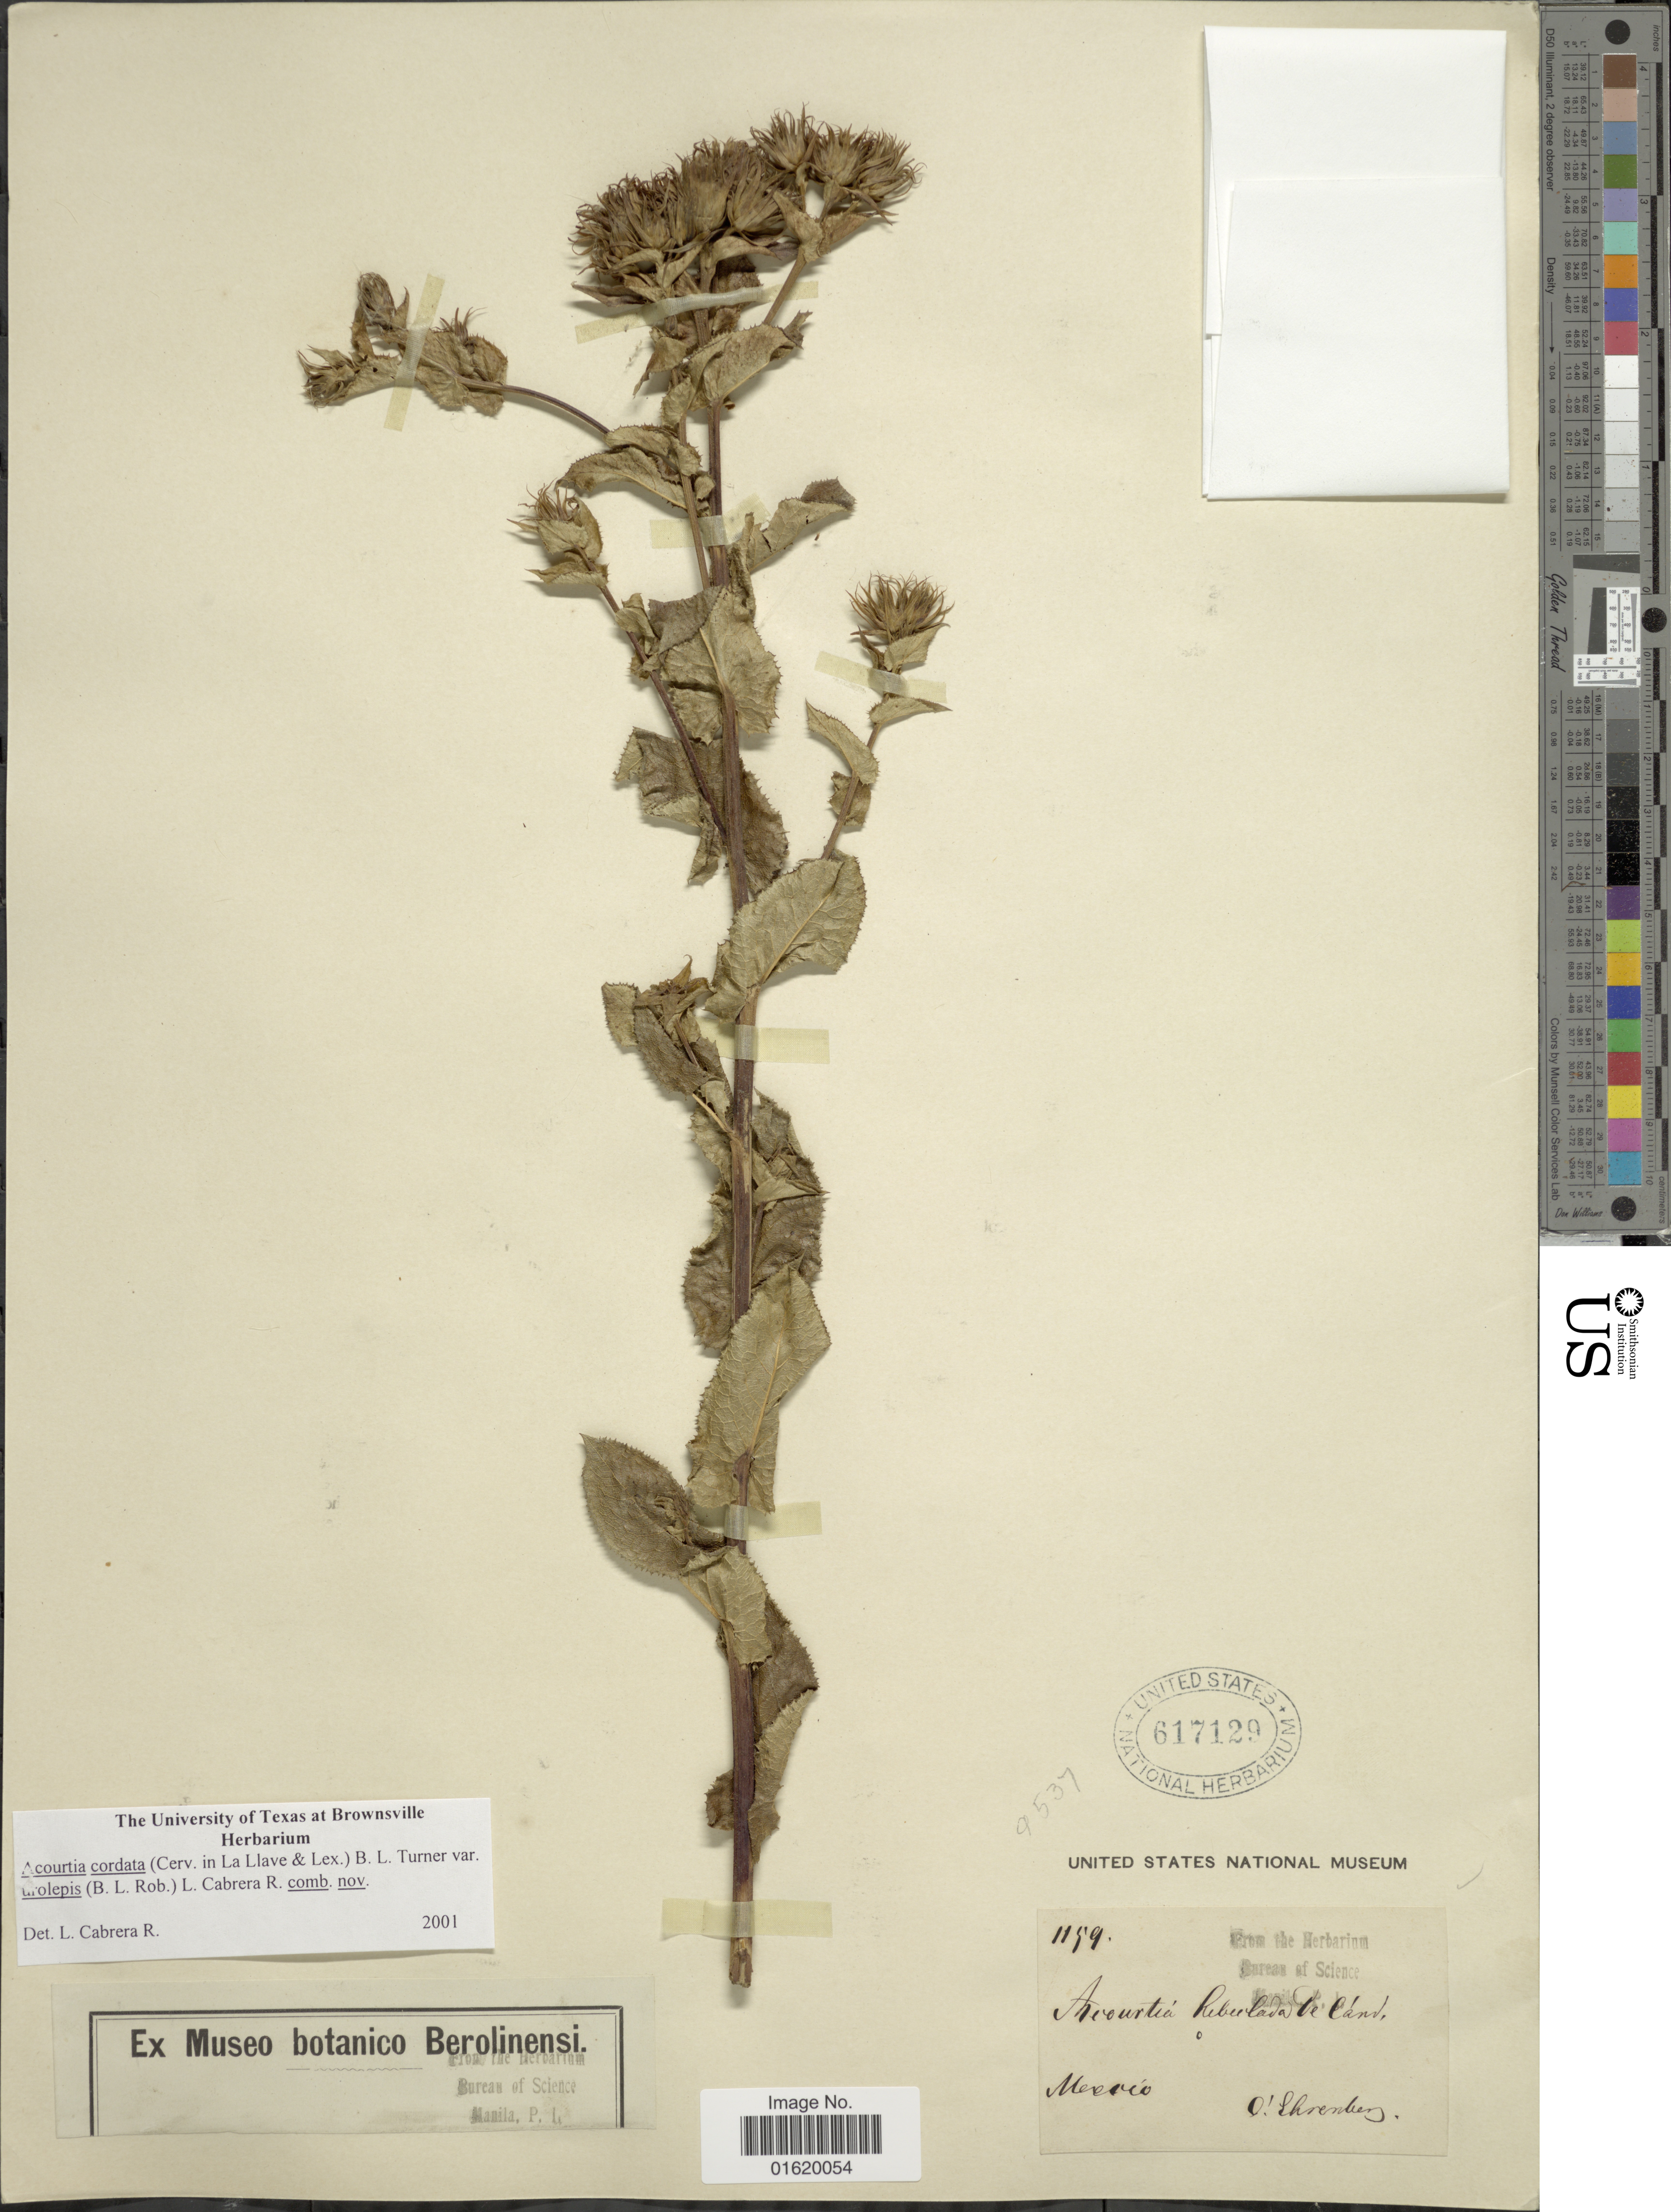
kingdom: Plantae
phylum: Tracheophyta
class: Magnoliopsida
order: Asterales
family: Asteraceae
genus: Acourtia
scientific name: Acourtia cordata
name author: (Cerv.) B.L. Turner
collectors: C. G. Ehrenberg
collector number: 1159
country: Mexico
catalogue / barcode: US 617129